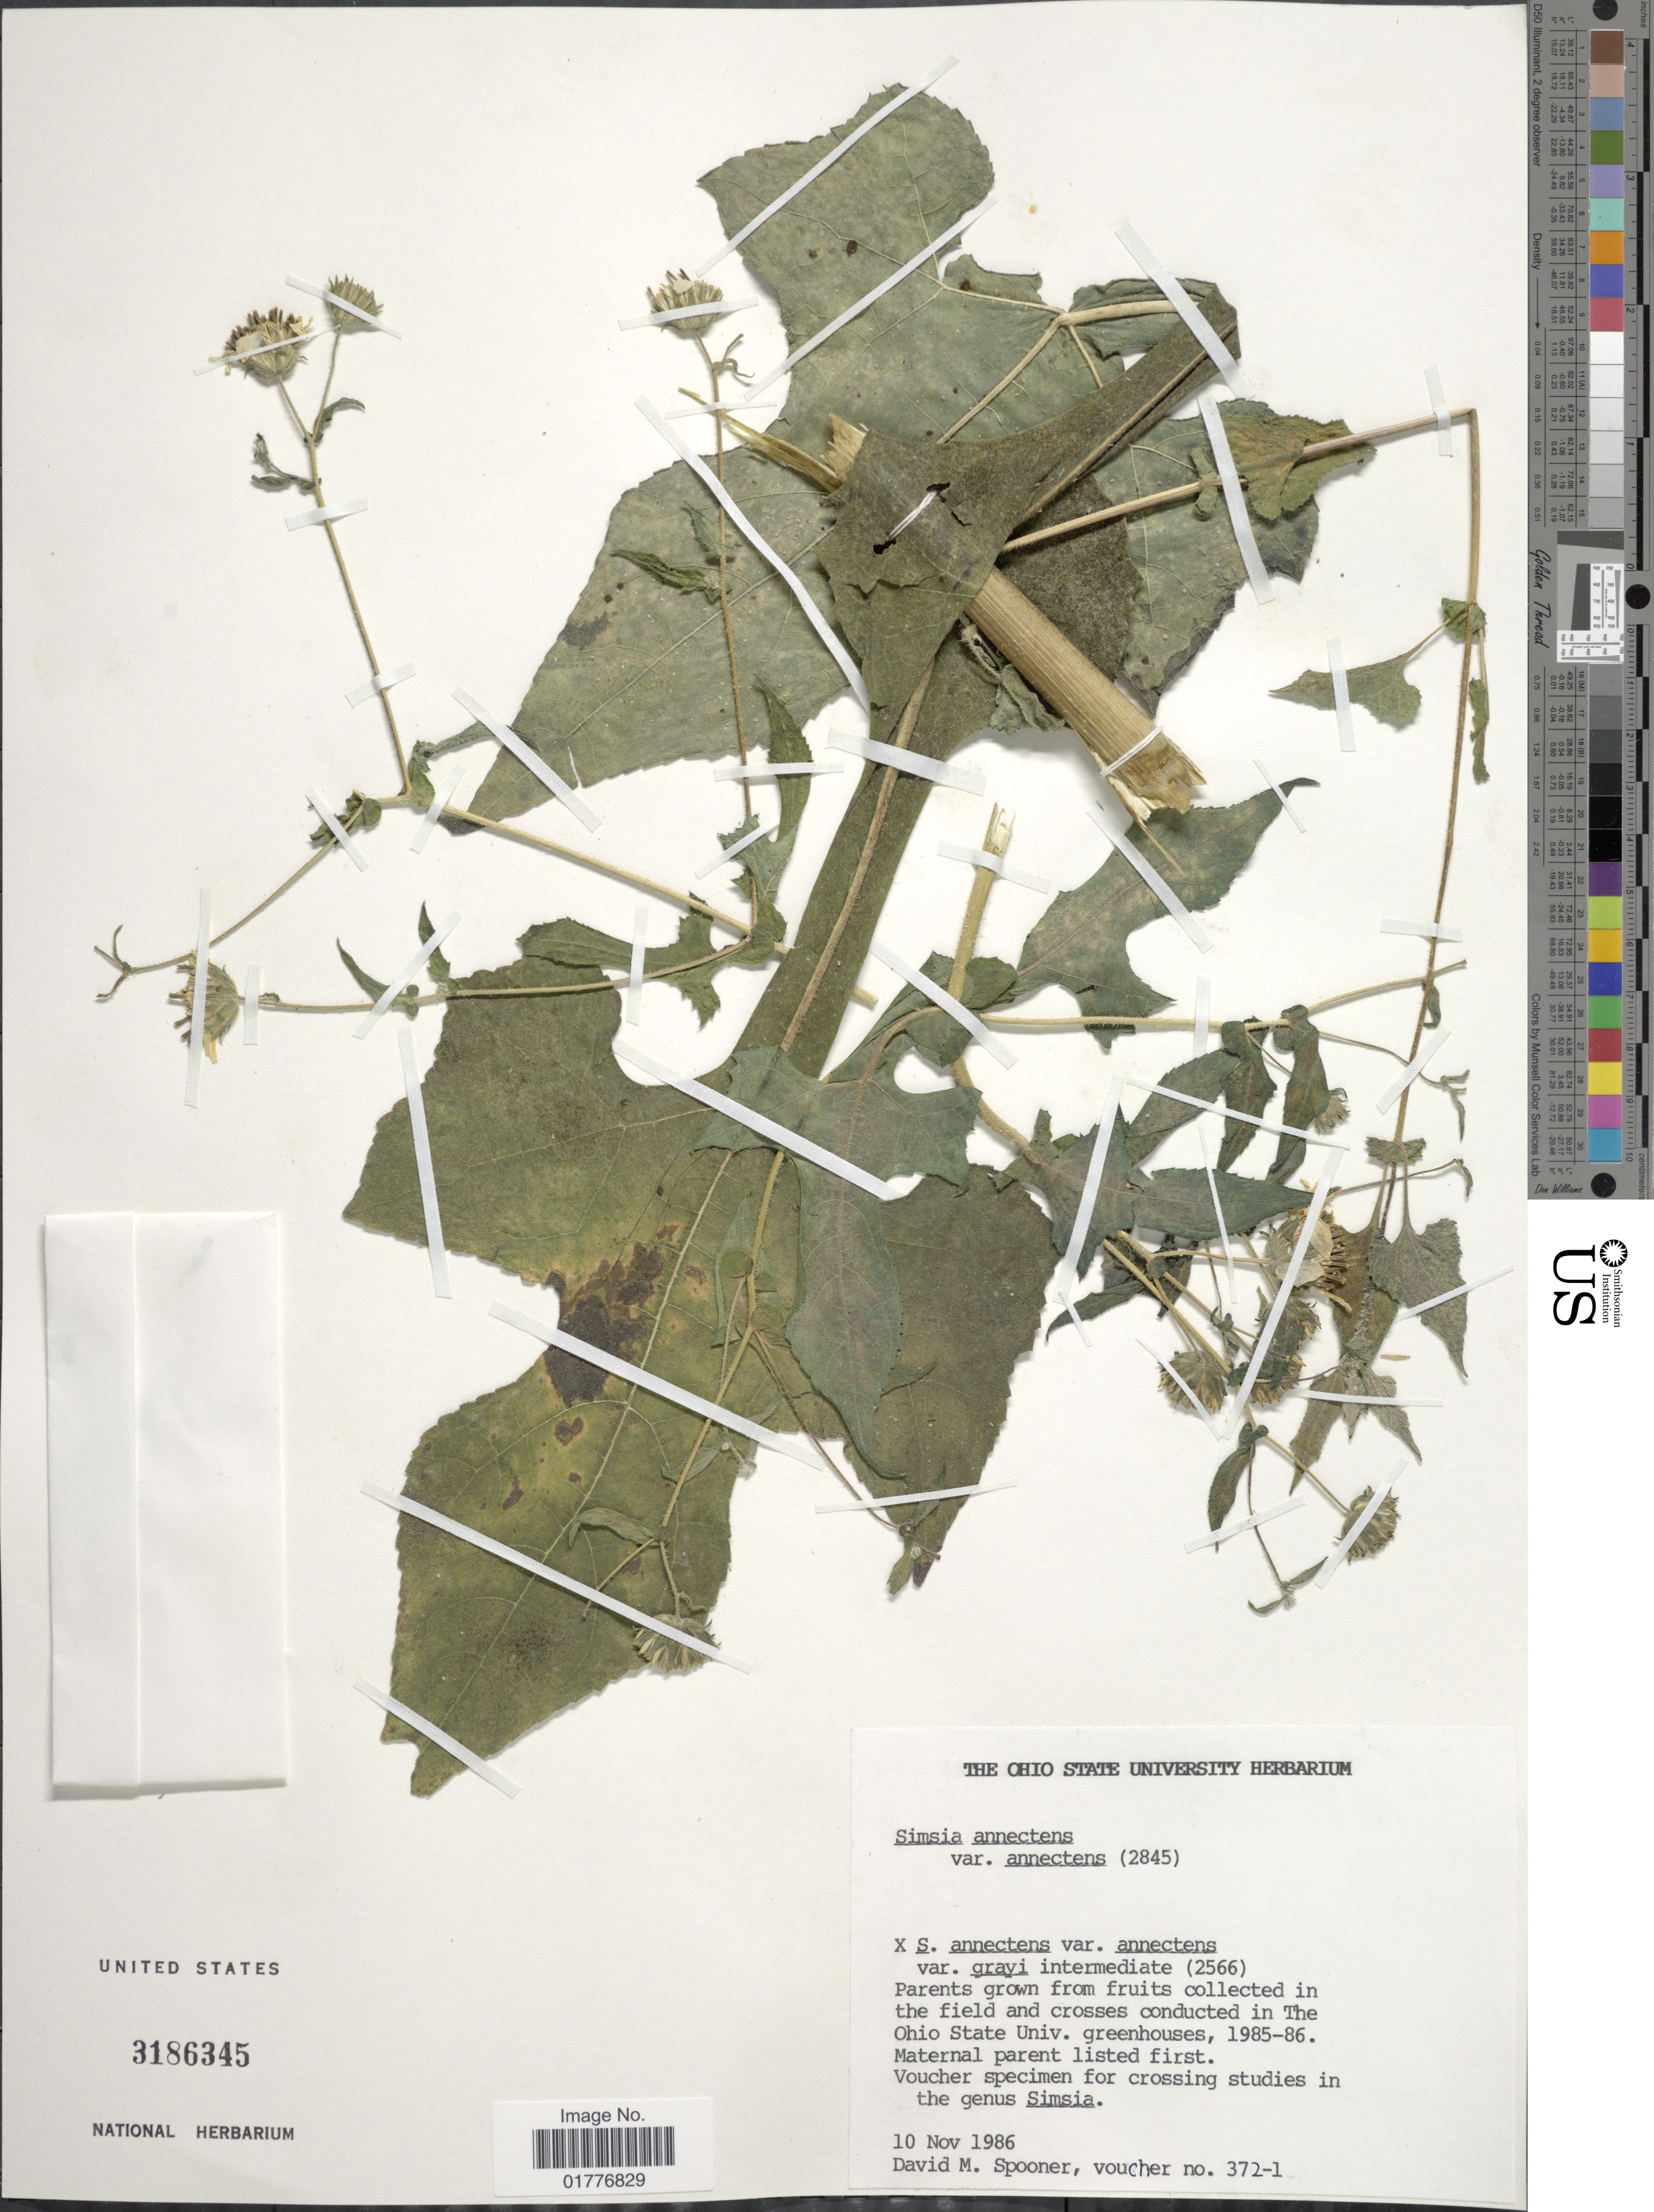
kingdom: Plantae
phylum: Tracheophyta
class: Magnoliopsida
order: Asterales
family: Asteraceae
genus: Simsia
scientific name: Simsia annectens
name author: S.F. Blake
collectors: D. Spooner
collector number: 372-1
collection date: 1986-11-10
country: United States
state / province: Ohio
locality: The Ohio State Univ. greenhouses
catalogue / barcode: US 3186345